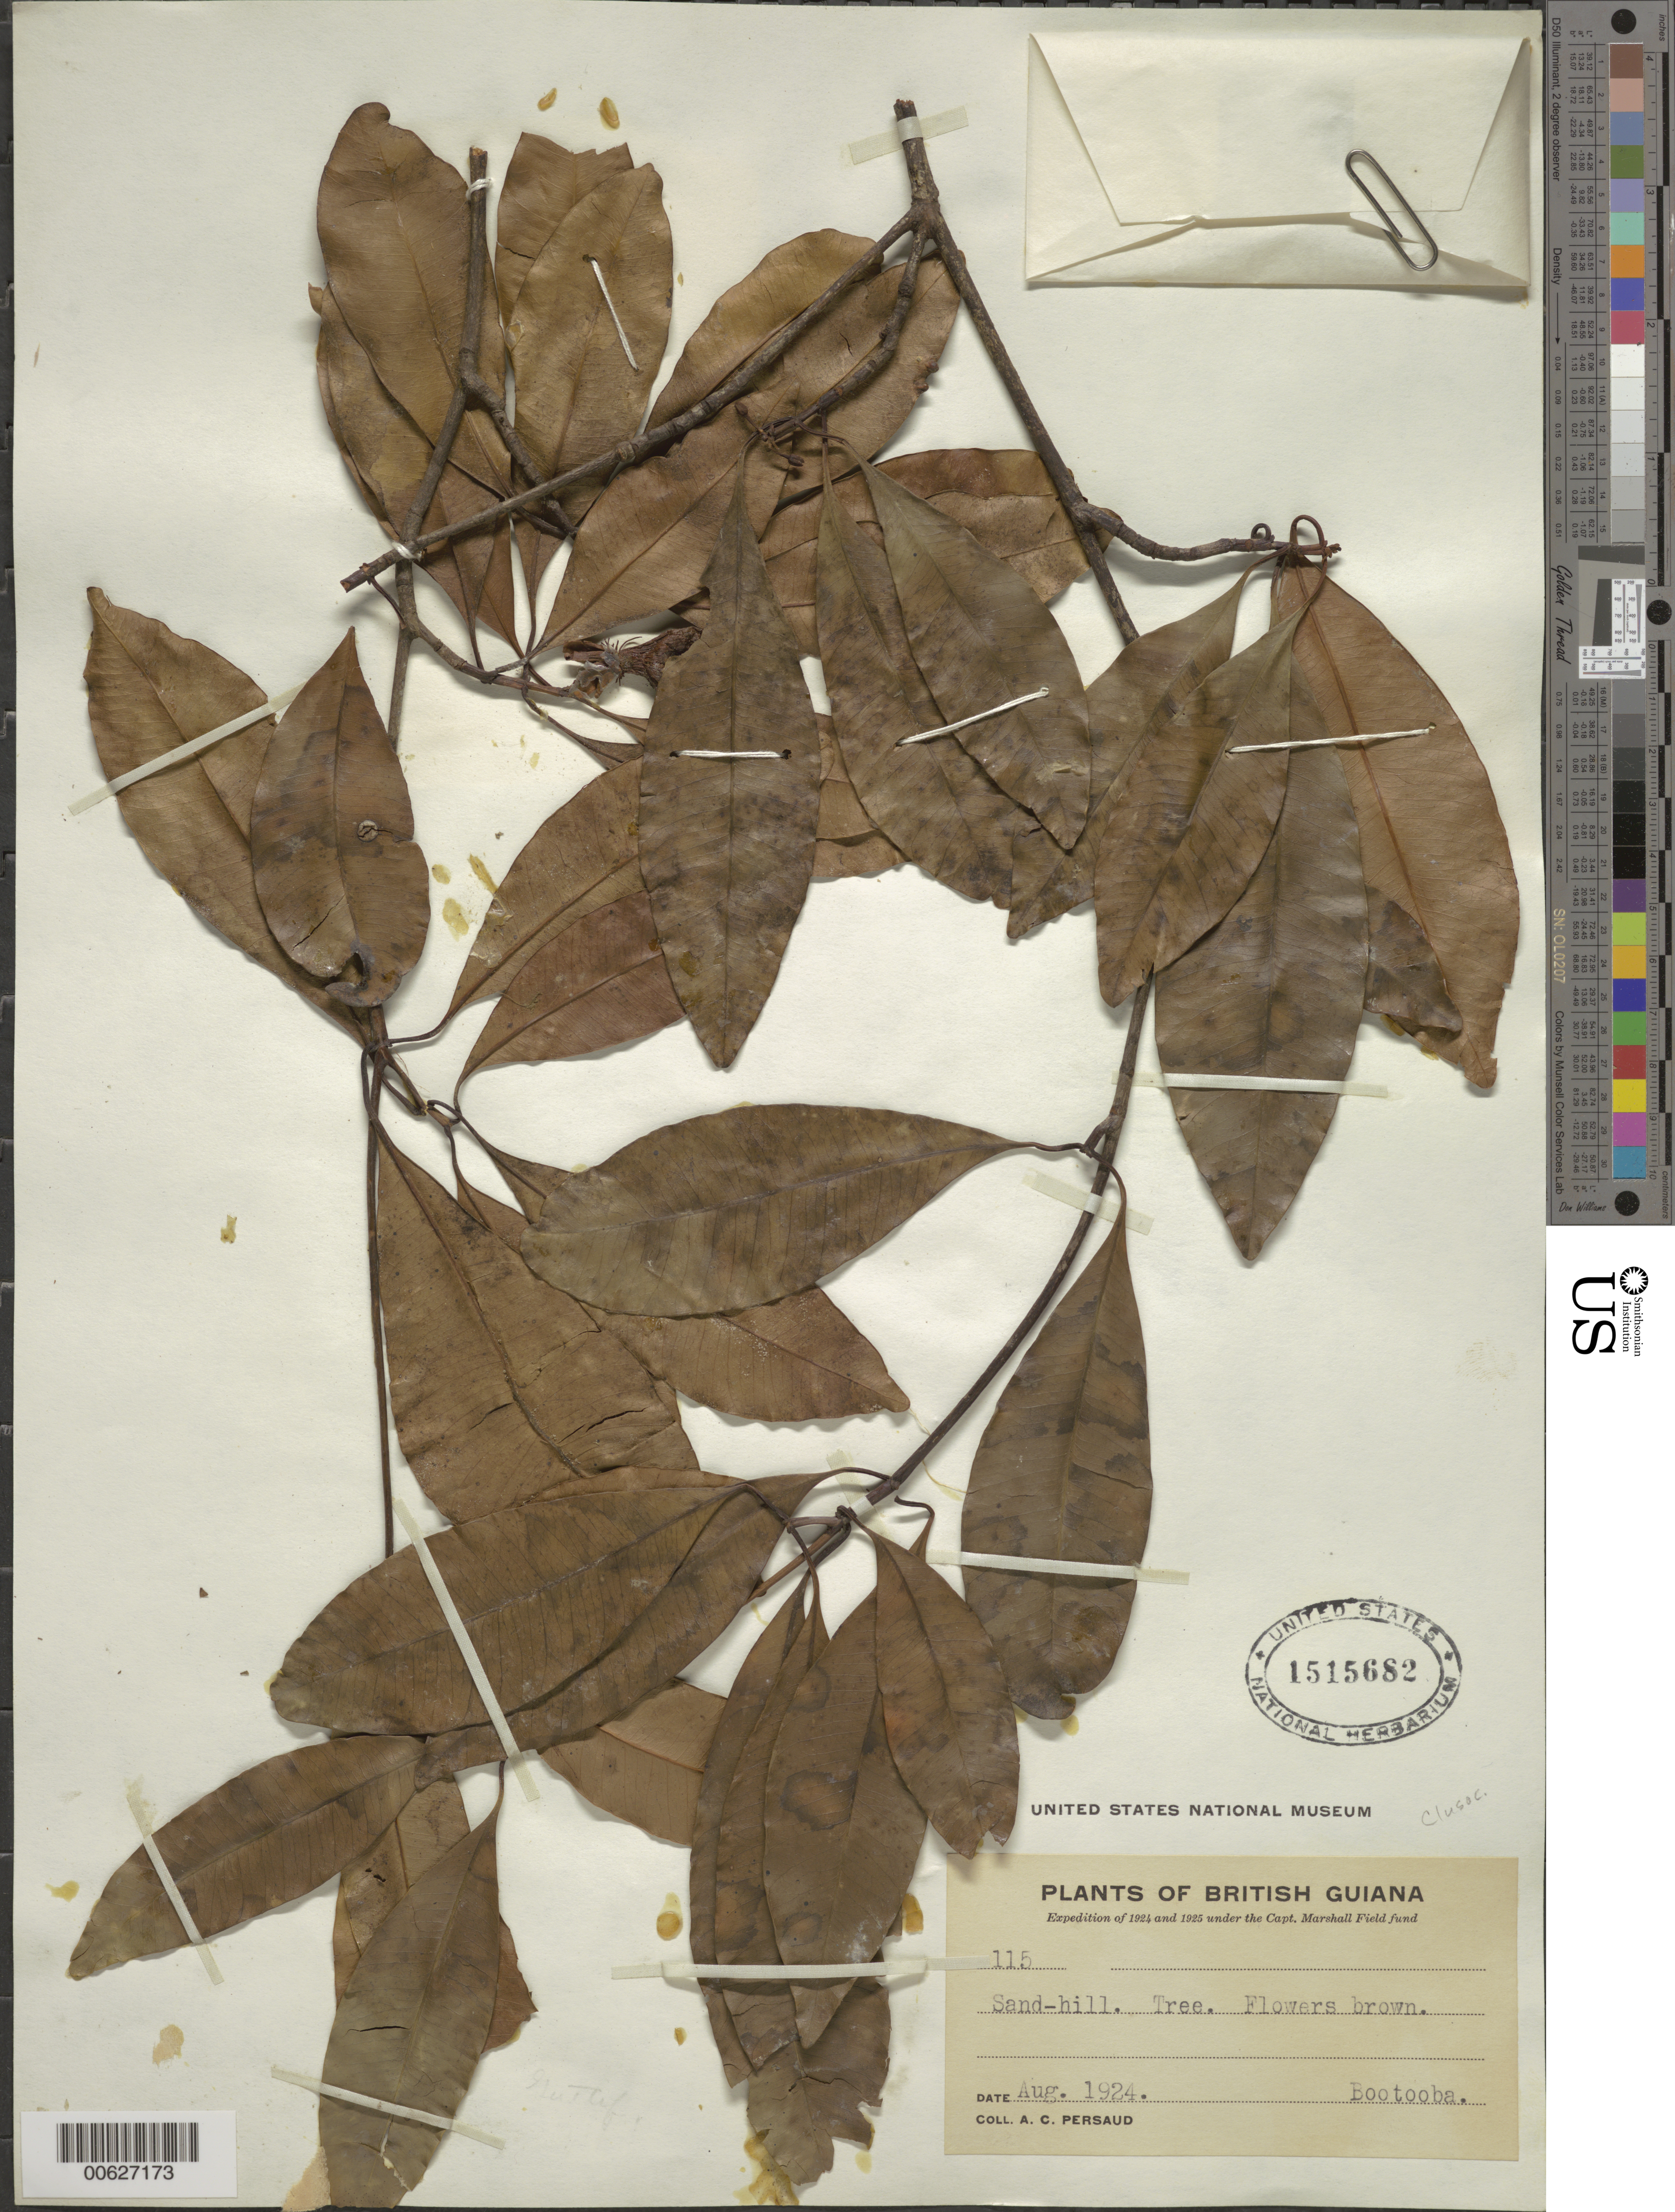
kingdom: Plantae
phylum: Tracheophyta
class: Magnoliopsida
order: Malpighiales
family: Clusiaceae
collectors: A. Persaud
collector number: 115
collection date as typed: Aug-24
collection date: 1924-08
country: Guyana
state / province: U. Demerara-Berbice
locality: Bootooba, Demerara R.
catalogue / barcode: US 1515682